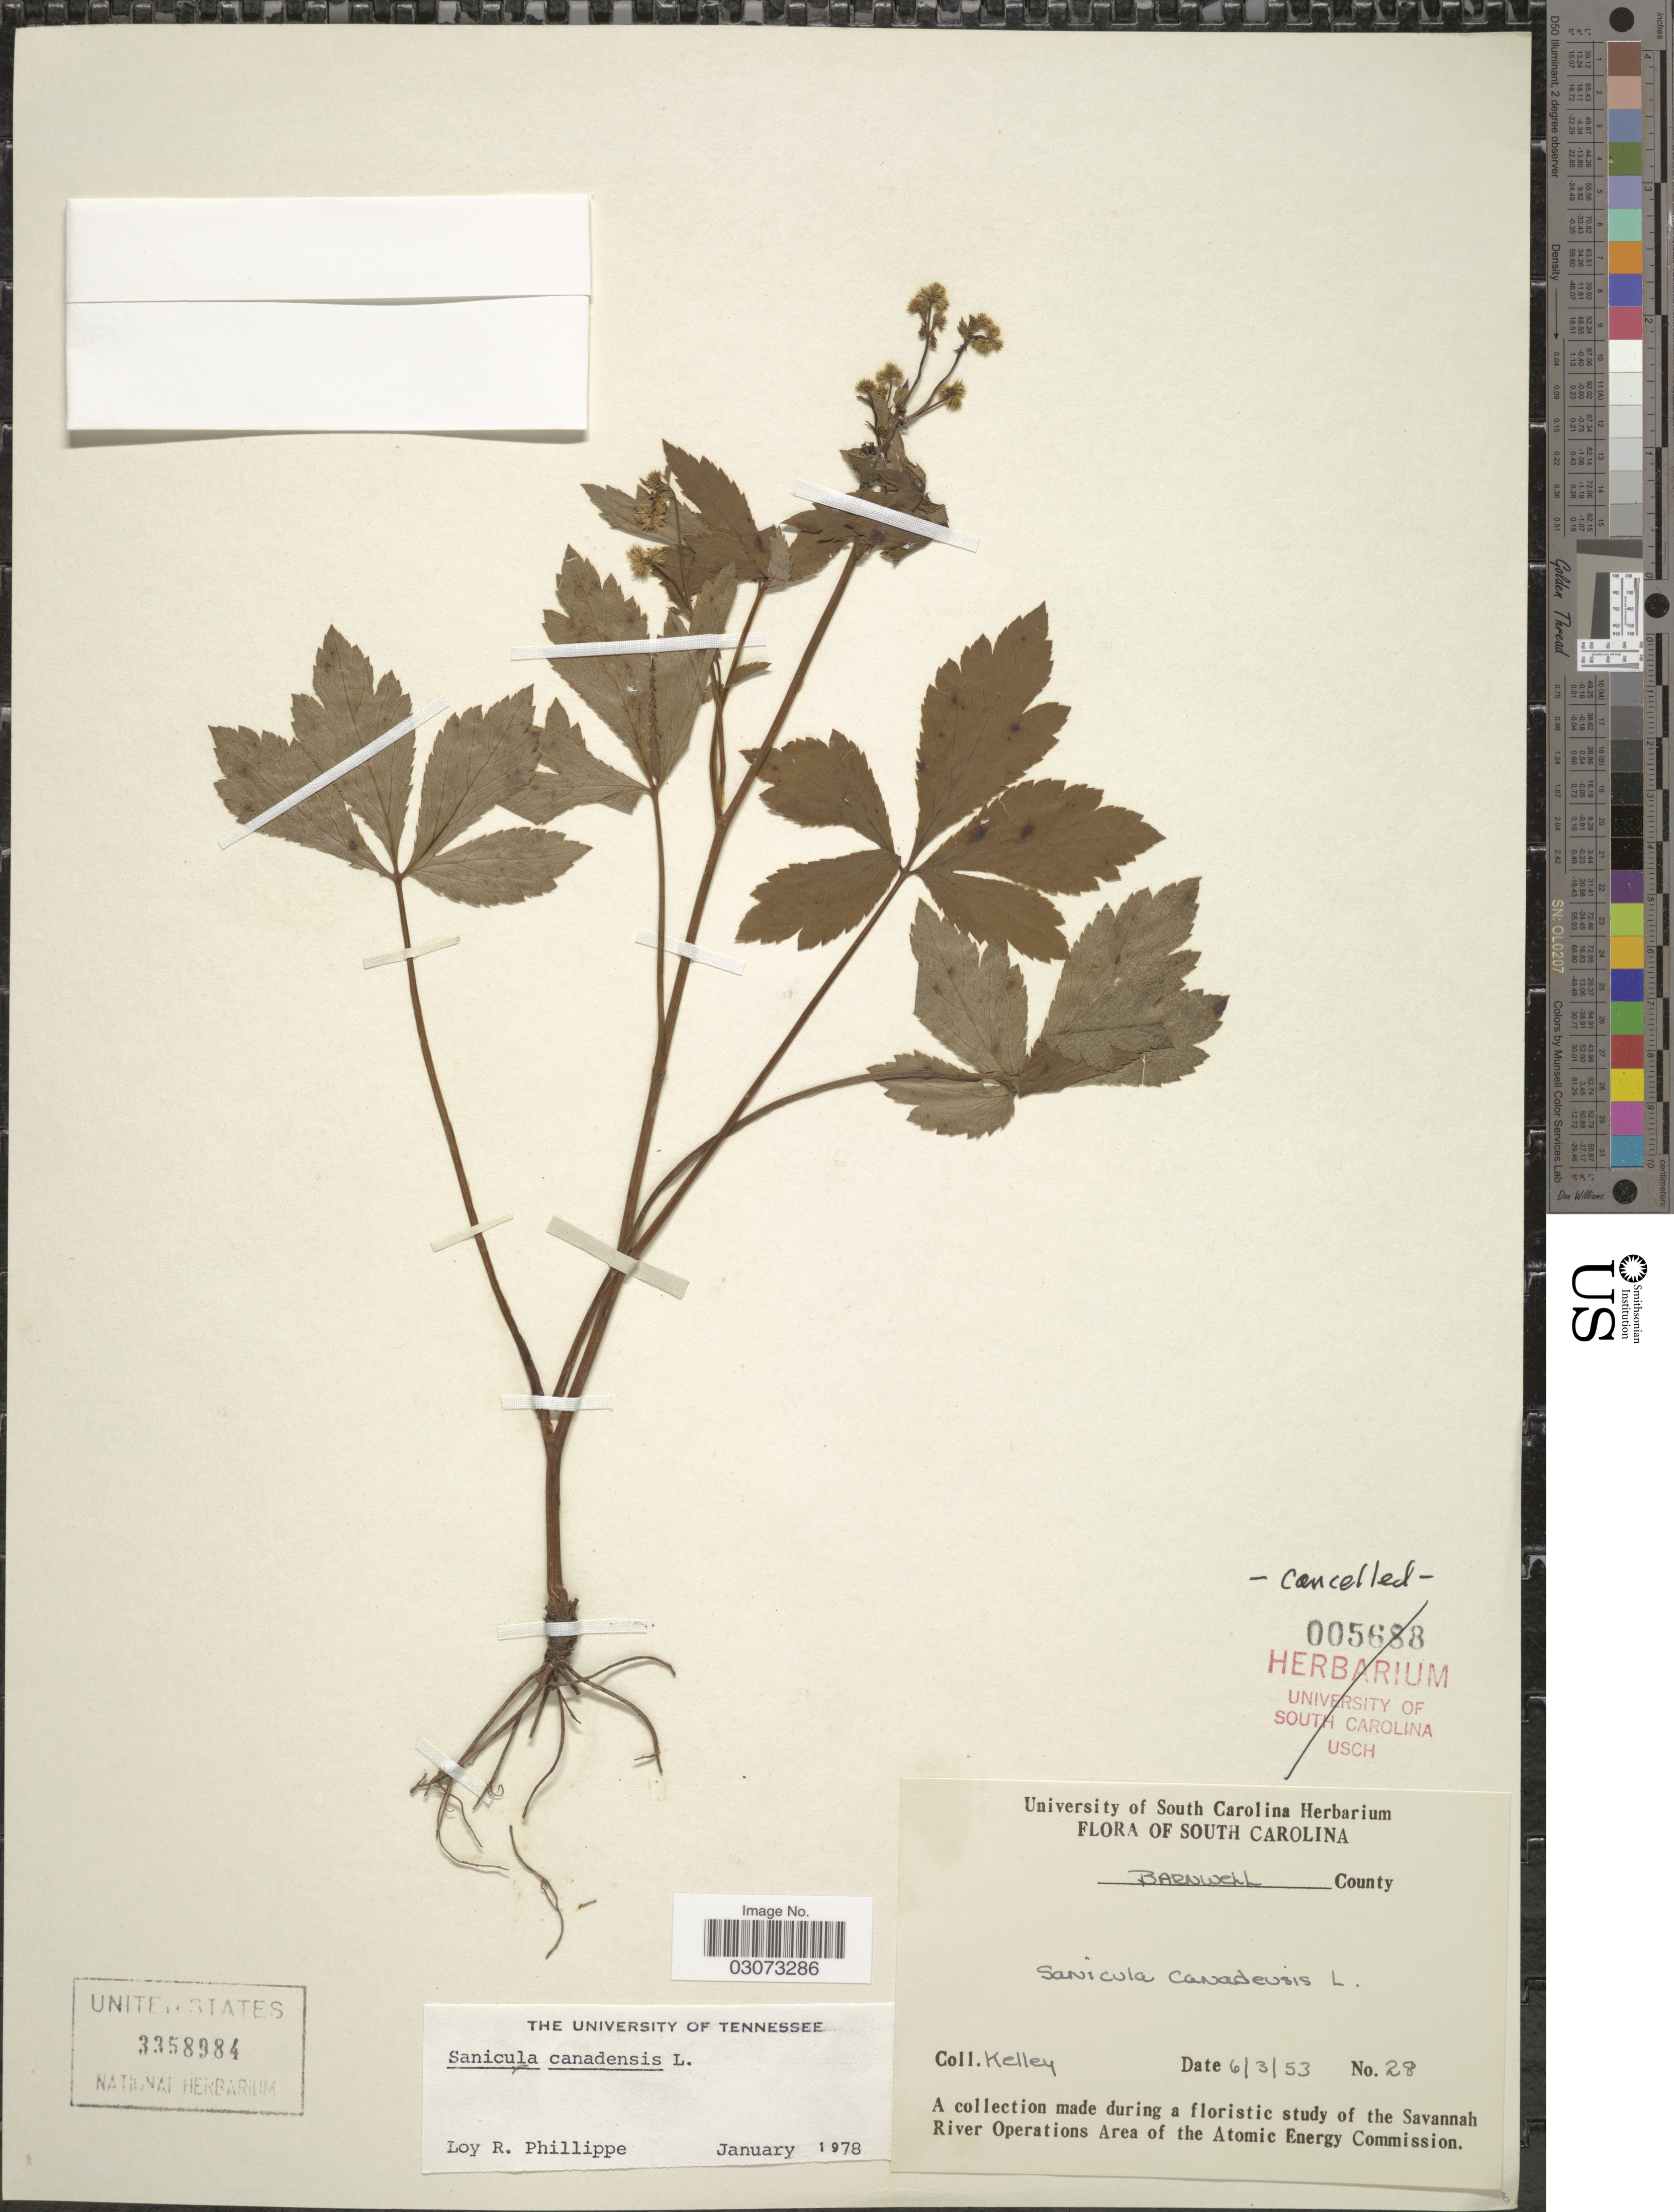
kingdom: Plantae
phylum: Tracheophyta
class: Magnoliopsida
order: Apiales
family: Apiaceae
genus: Sanicula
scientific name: Sanicula canadensis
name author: L.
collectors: Kelley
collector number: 28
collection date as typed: Transcribed d/m/y: 3/6/53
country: United States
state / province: South Carolina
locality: Barnwell County.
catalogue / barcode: US 3358984